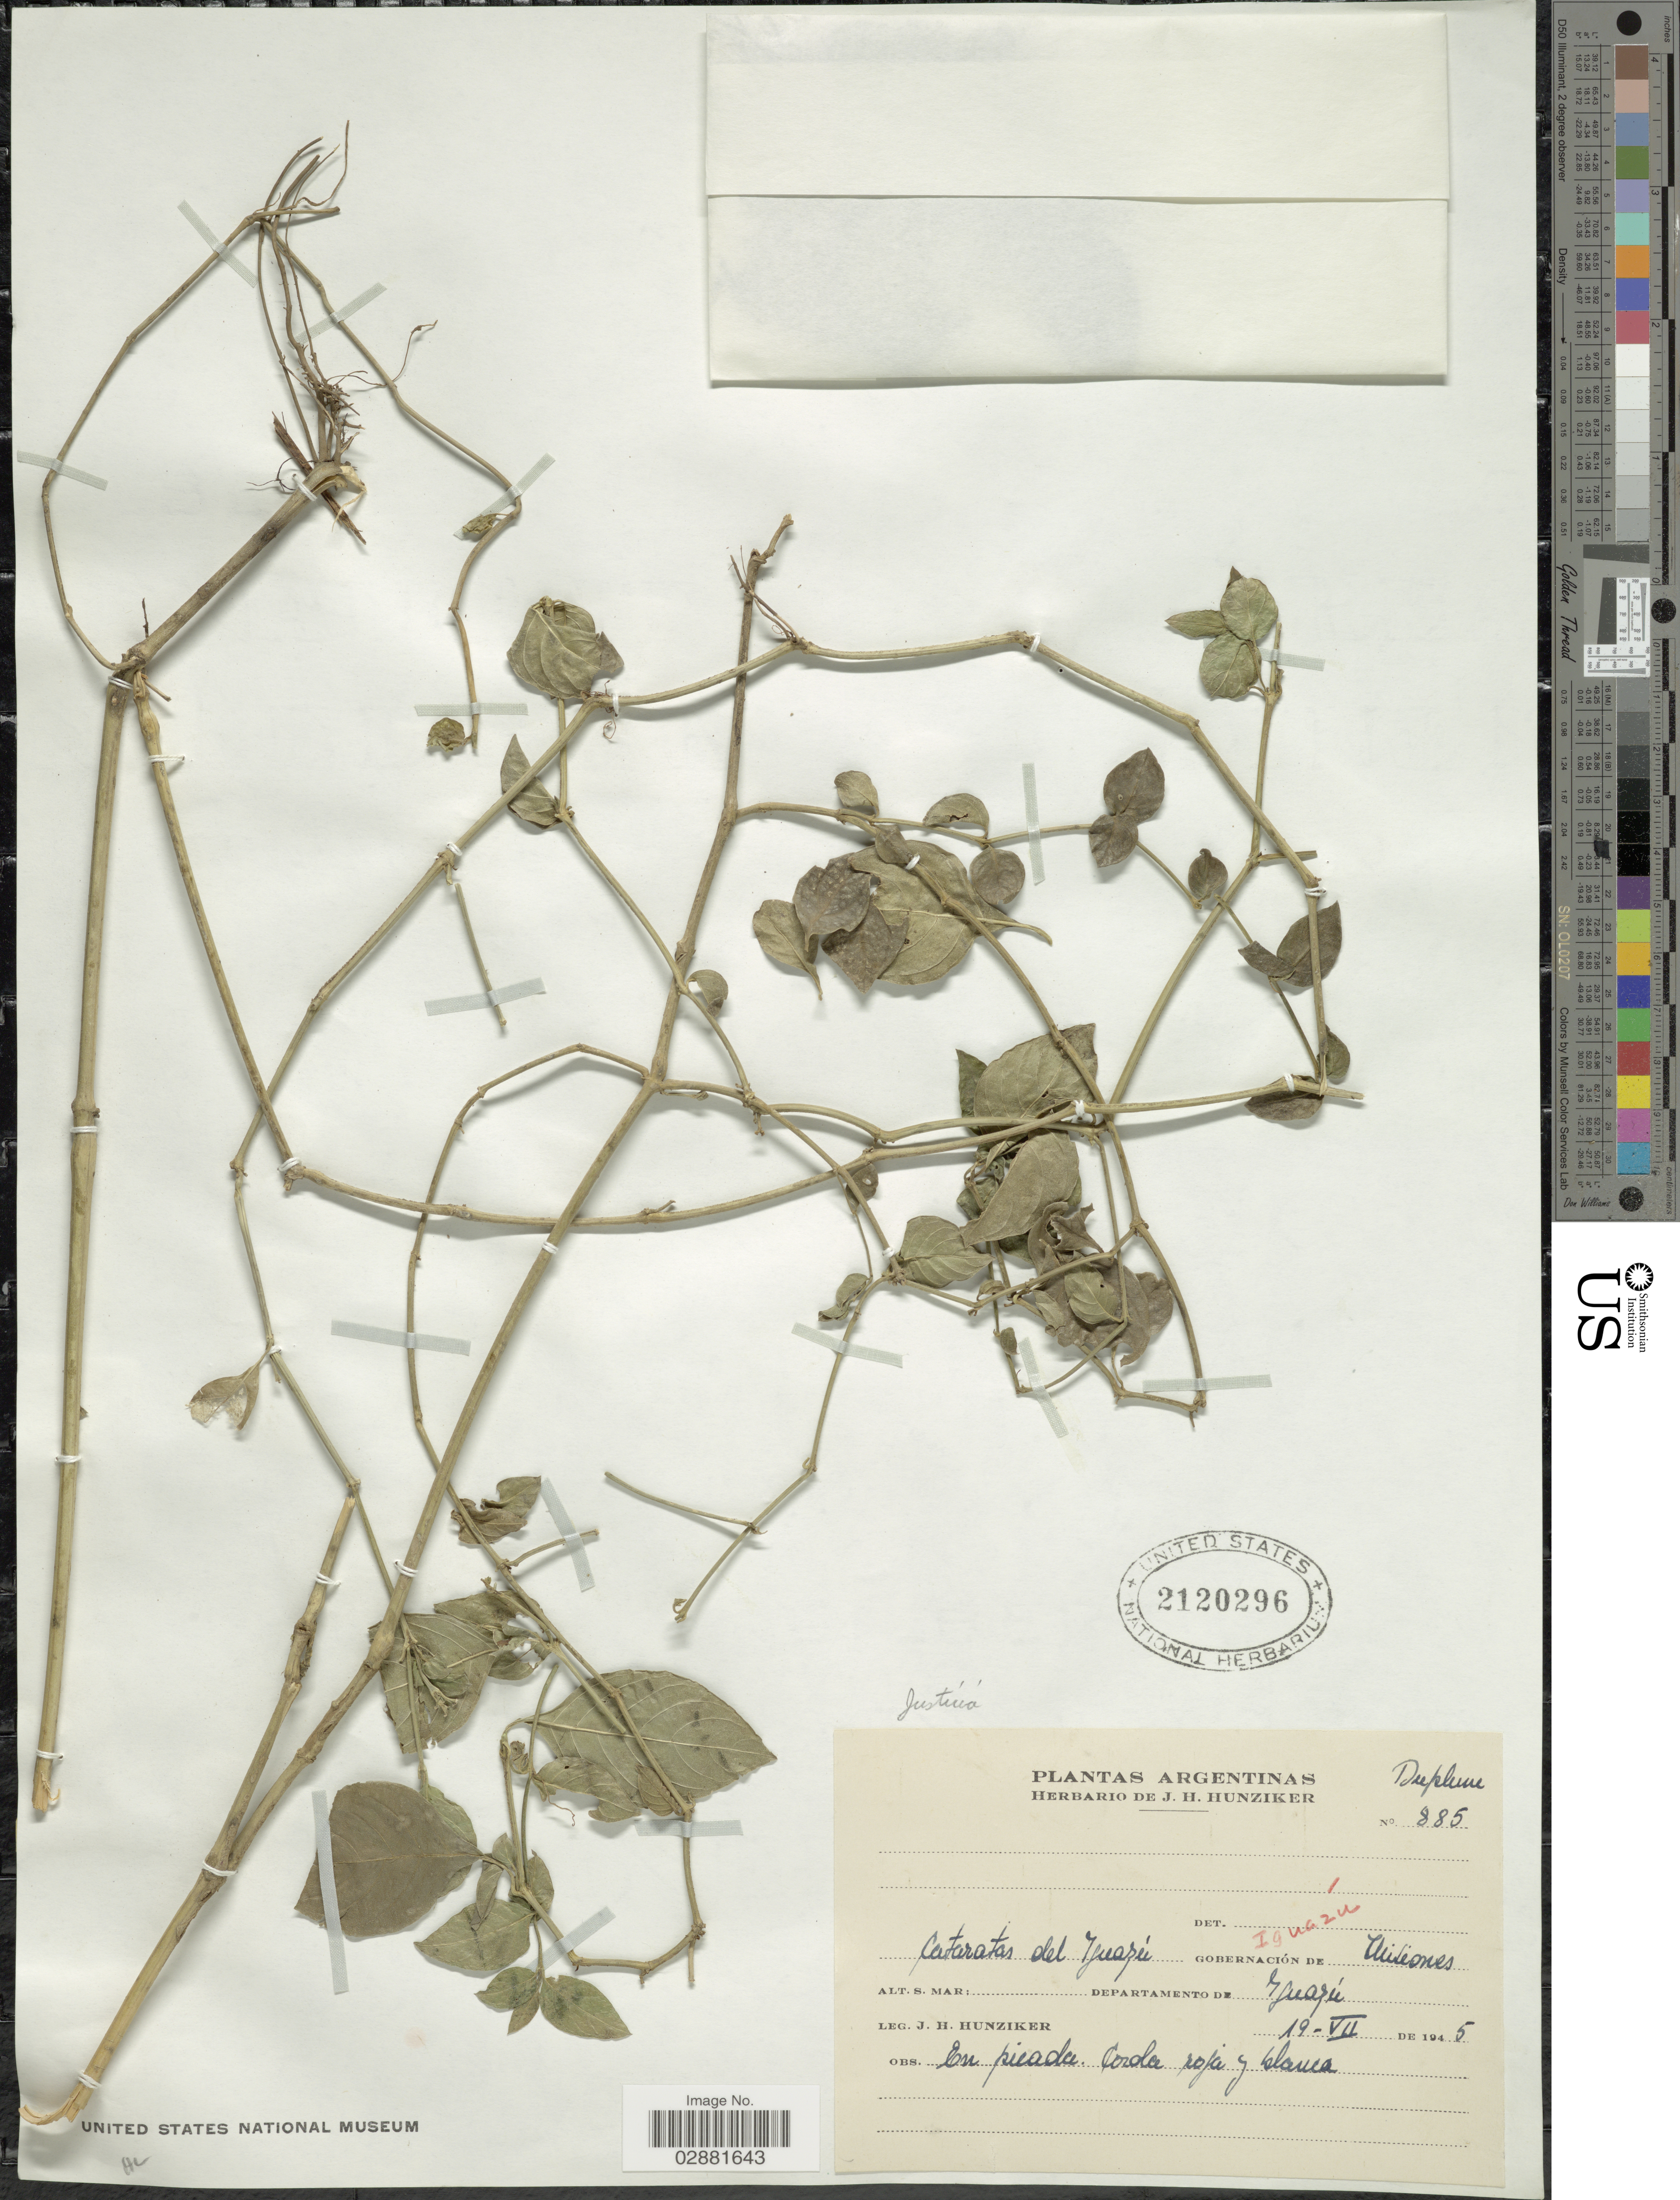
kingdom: Plantae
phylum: Tracheophyta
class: Magnoliopsida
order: Lamiales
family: Acanthaceae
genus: Justicia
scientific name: Justicia sp.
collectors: J. H. Hunziker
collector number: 885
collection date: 1945-07-19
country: Argentina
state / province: Misiones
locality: Cateratas del Iguazú, Gobernación de Misiones, Departamento de Iguazú.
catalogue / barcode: US 2120296